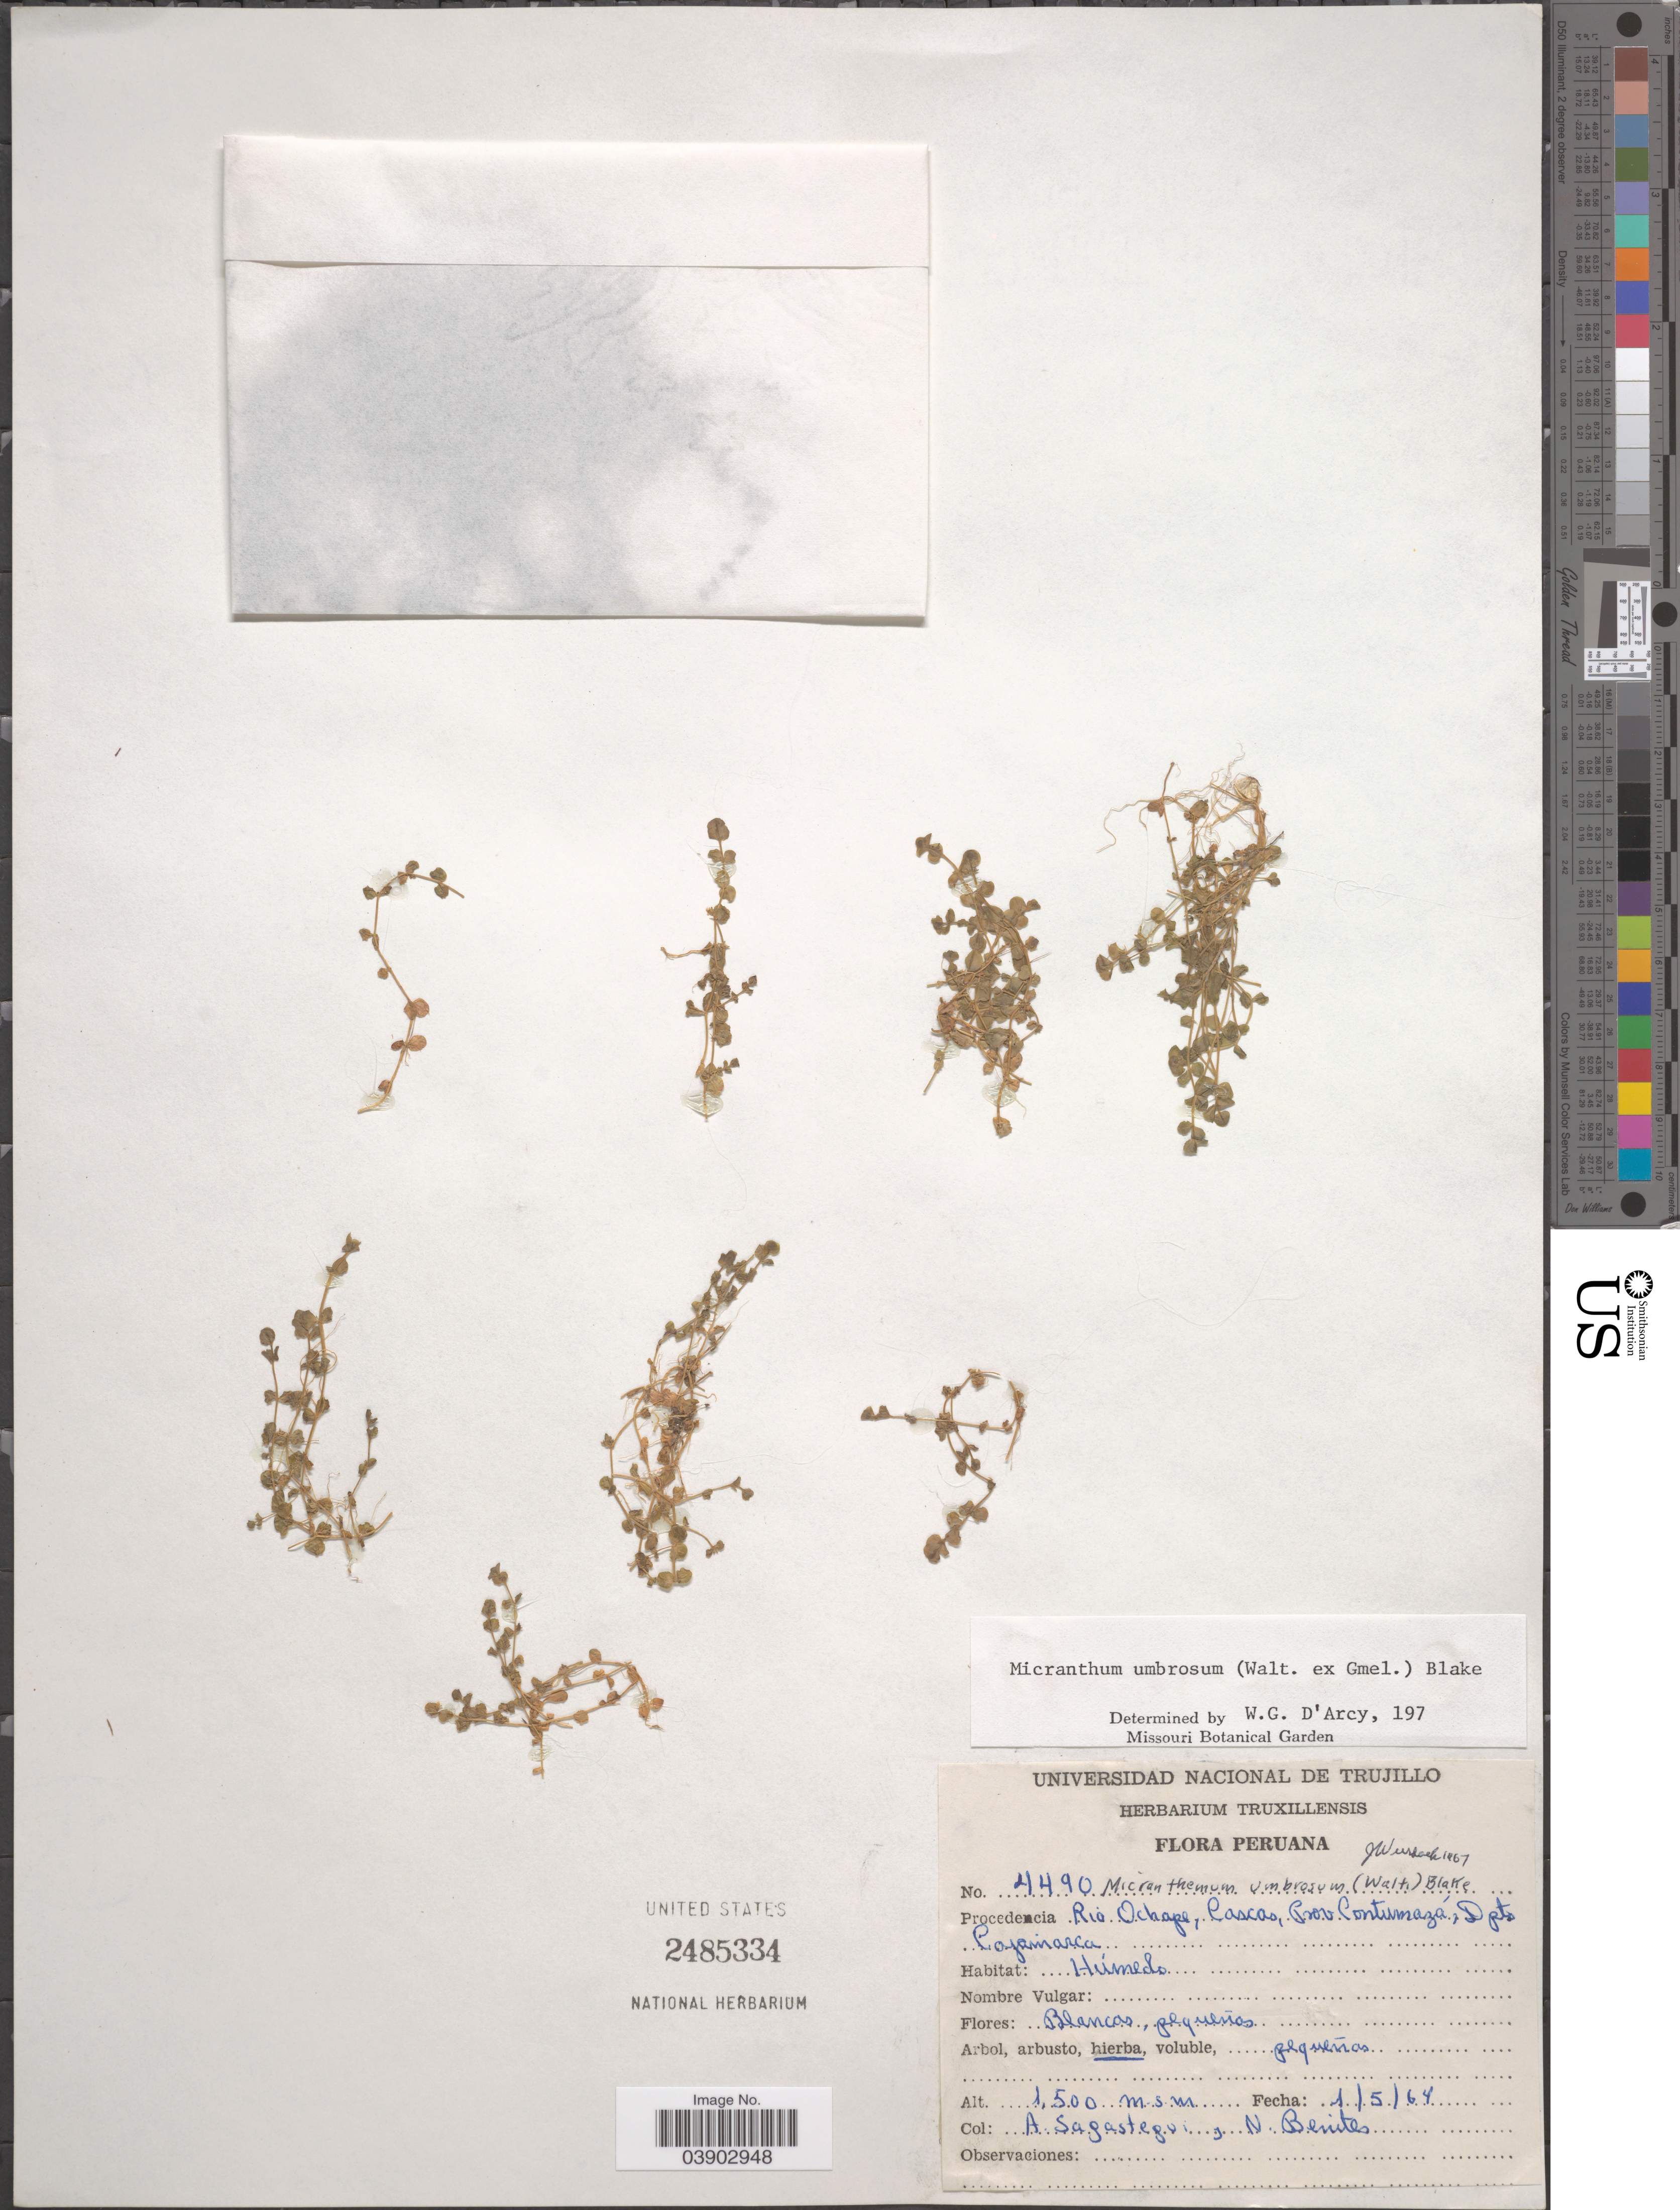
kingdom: Plantae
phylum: Tracheophyta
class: Magnoliopsida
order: Lamiales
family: Linderniaceae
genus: Micranthemum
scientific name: Micranthemum umbrosum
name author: (J.F. Gmel.) S.F. Blake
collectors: A. Sagastegui & N. Benites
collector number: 4490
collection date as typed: Transcribed d/m/y: 1/5/64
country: Peru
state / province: Cajamarca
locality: Procedencia Rio Ochape, Cascas, Prov Contumazá, Dpto Cajamarca.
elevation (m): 1500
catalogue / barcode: US 2485334